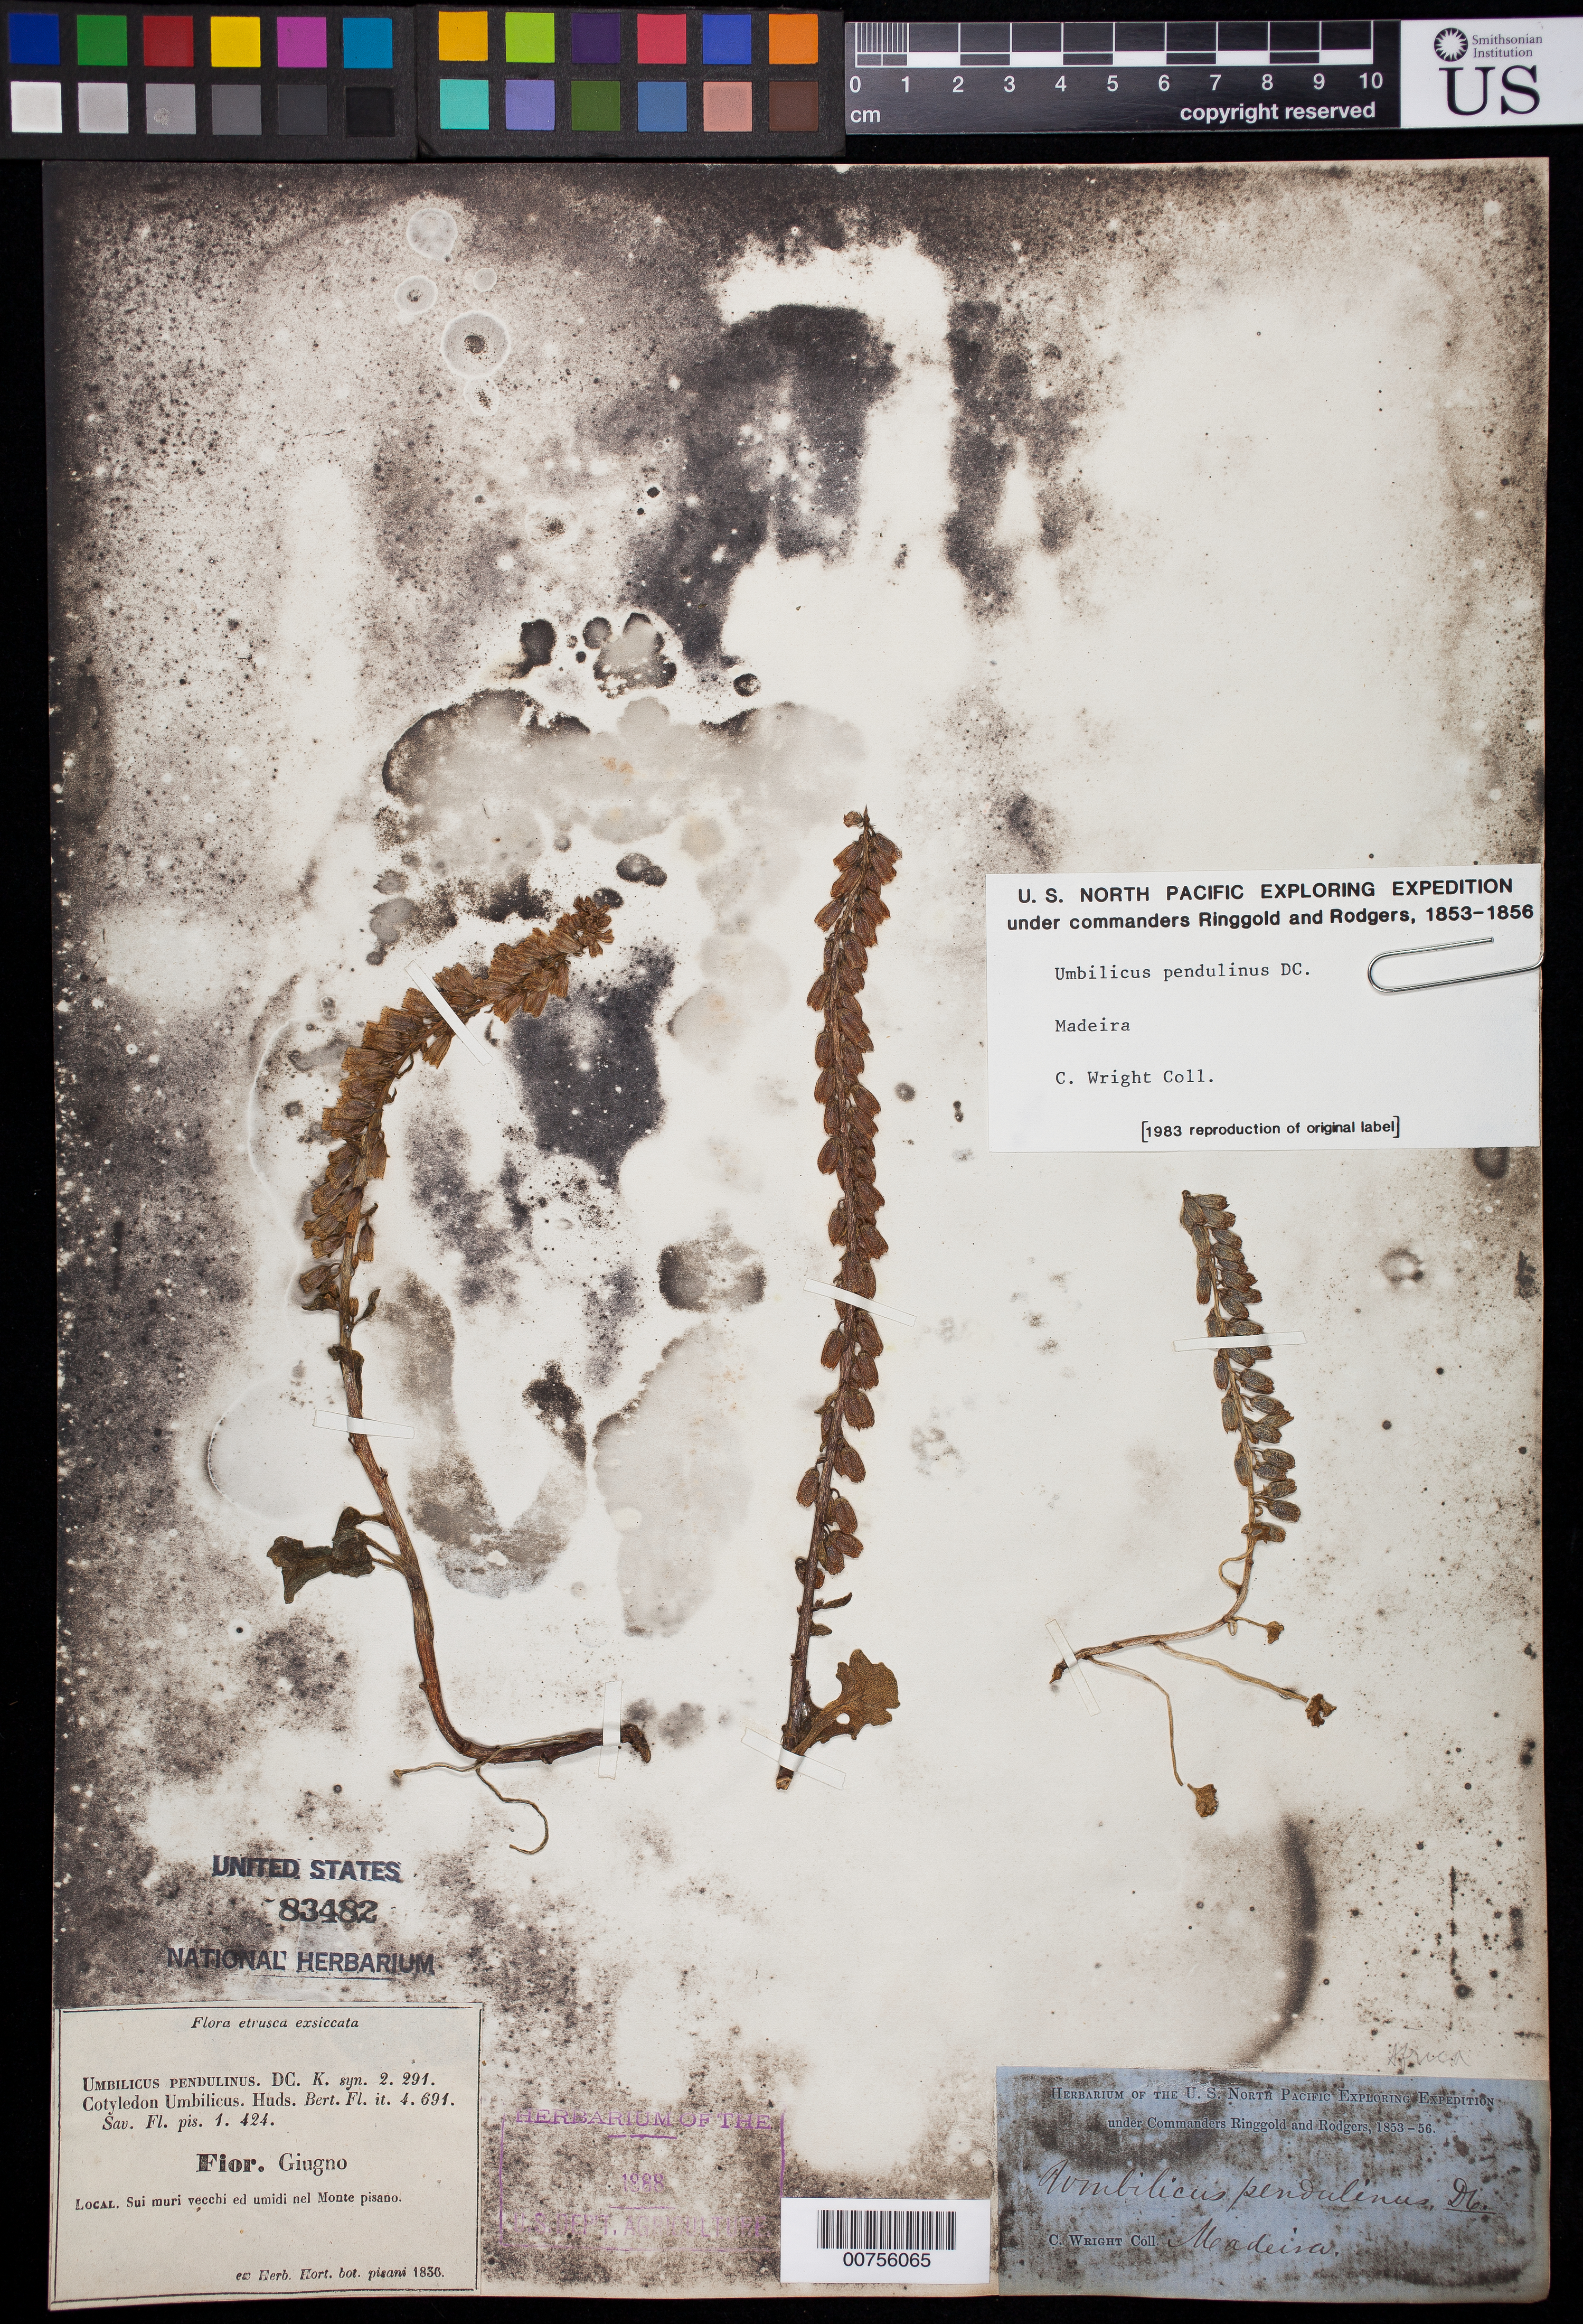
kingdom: Plantae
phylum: Tracheophyta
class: Magnoliopsida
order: Saxifragales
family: Crassulaceae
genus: Cotyledon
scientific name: Cotyledon pendulina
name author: Batt.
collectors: C. Wright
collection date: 1853/1856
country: Portugal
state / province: Madeira (Aut. Reg.)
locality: Sui muri vecchi ed umidi nel Monte pisano.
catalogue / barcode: US 83482